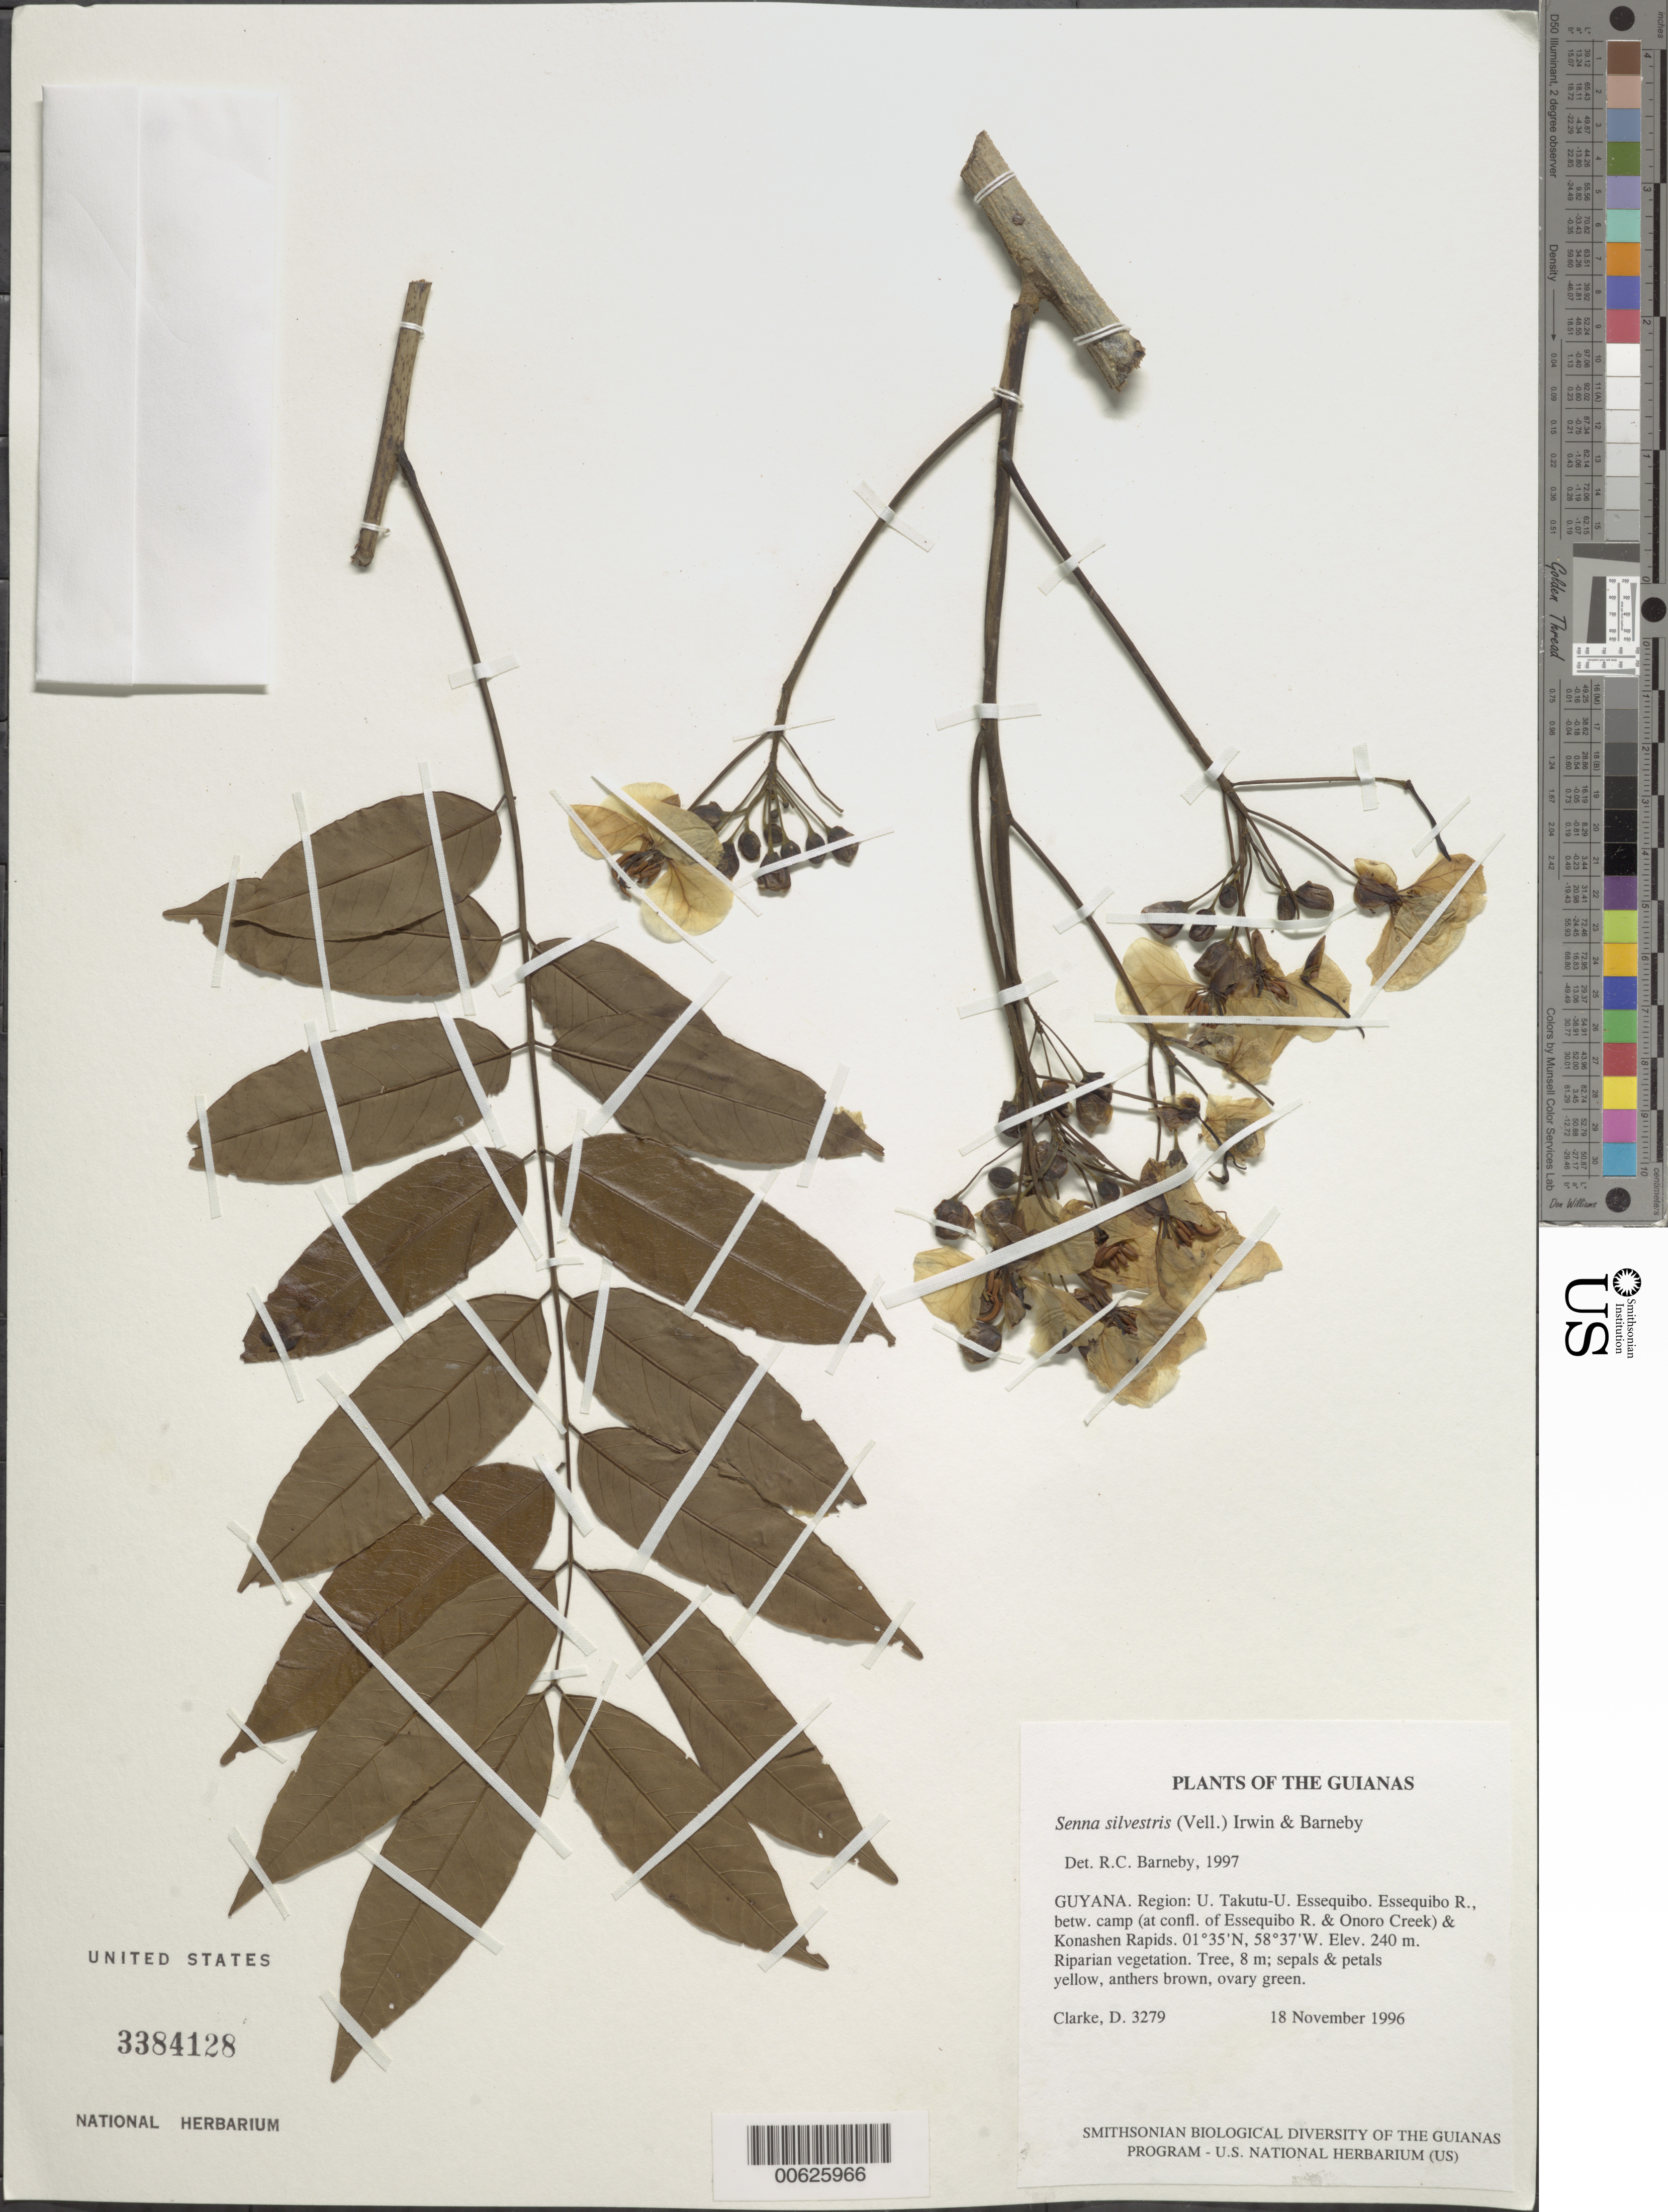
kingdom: Plantae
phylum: Tracheophyta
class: Magnoliopsida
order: Fabales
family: Fabaceae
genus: Senna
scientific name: Senna silvestris var. silvestris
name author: (Vell.) H.S. Irwin & Barneby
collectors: H. D. Clarke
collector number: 3279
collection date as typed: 18 November 1996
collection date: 1996-11-18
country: Guyana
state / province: U. Takutu-U. Essequibo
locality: Essequibo R., betw. camp (at confl. of Essequibo R. & Onoro Creek) & Konashen Rapids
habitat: Riparian vegetation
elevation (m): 240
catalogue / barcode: US 3384128